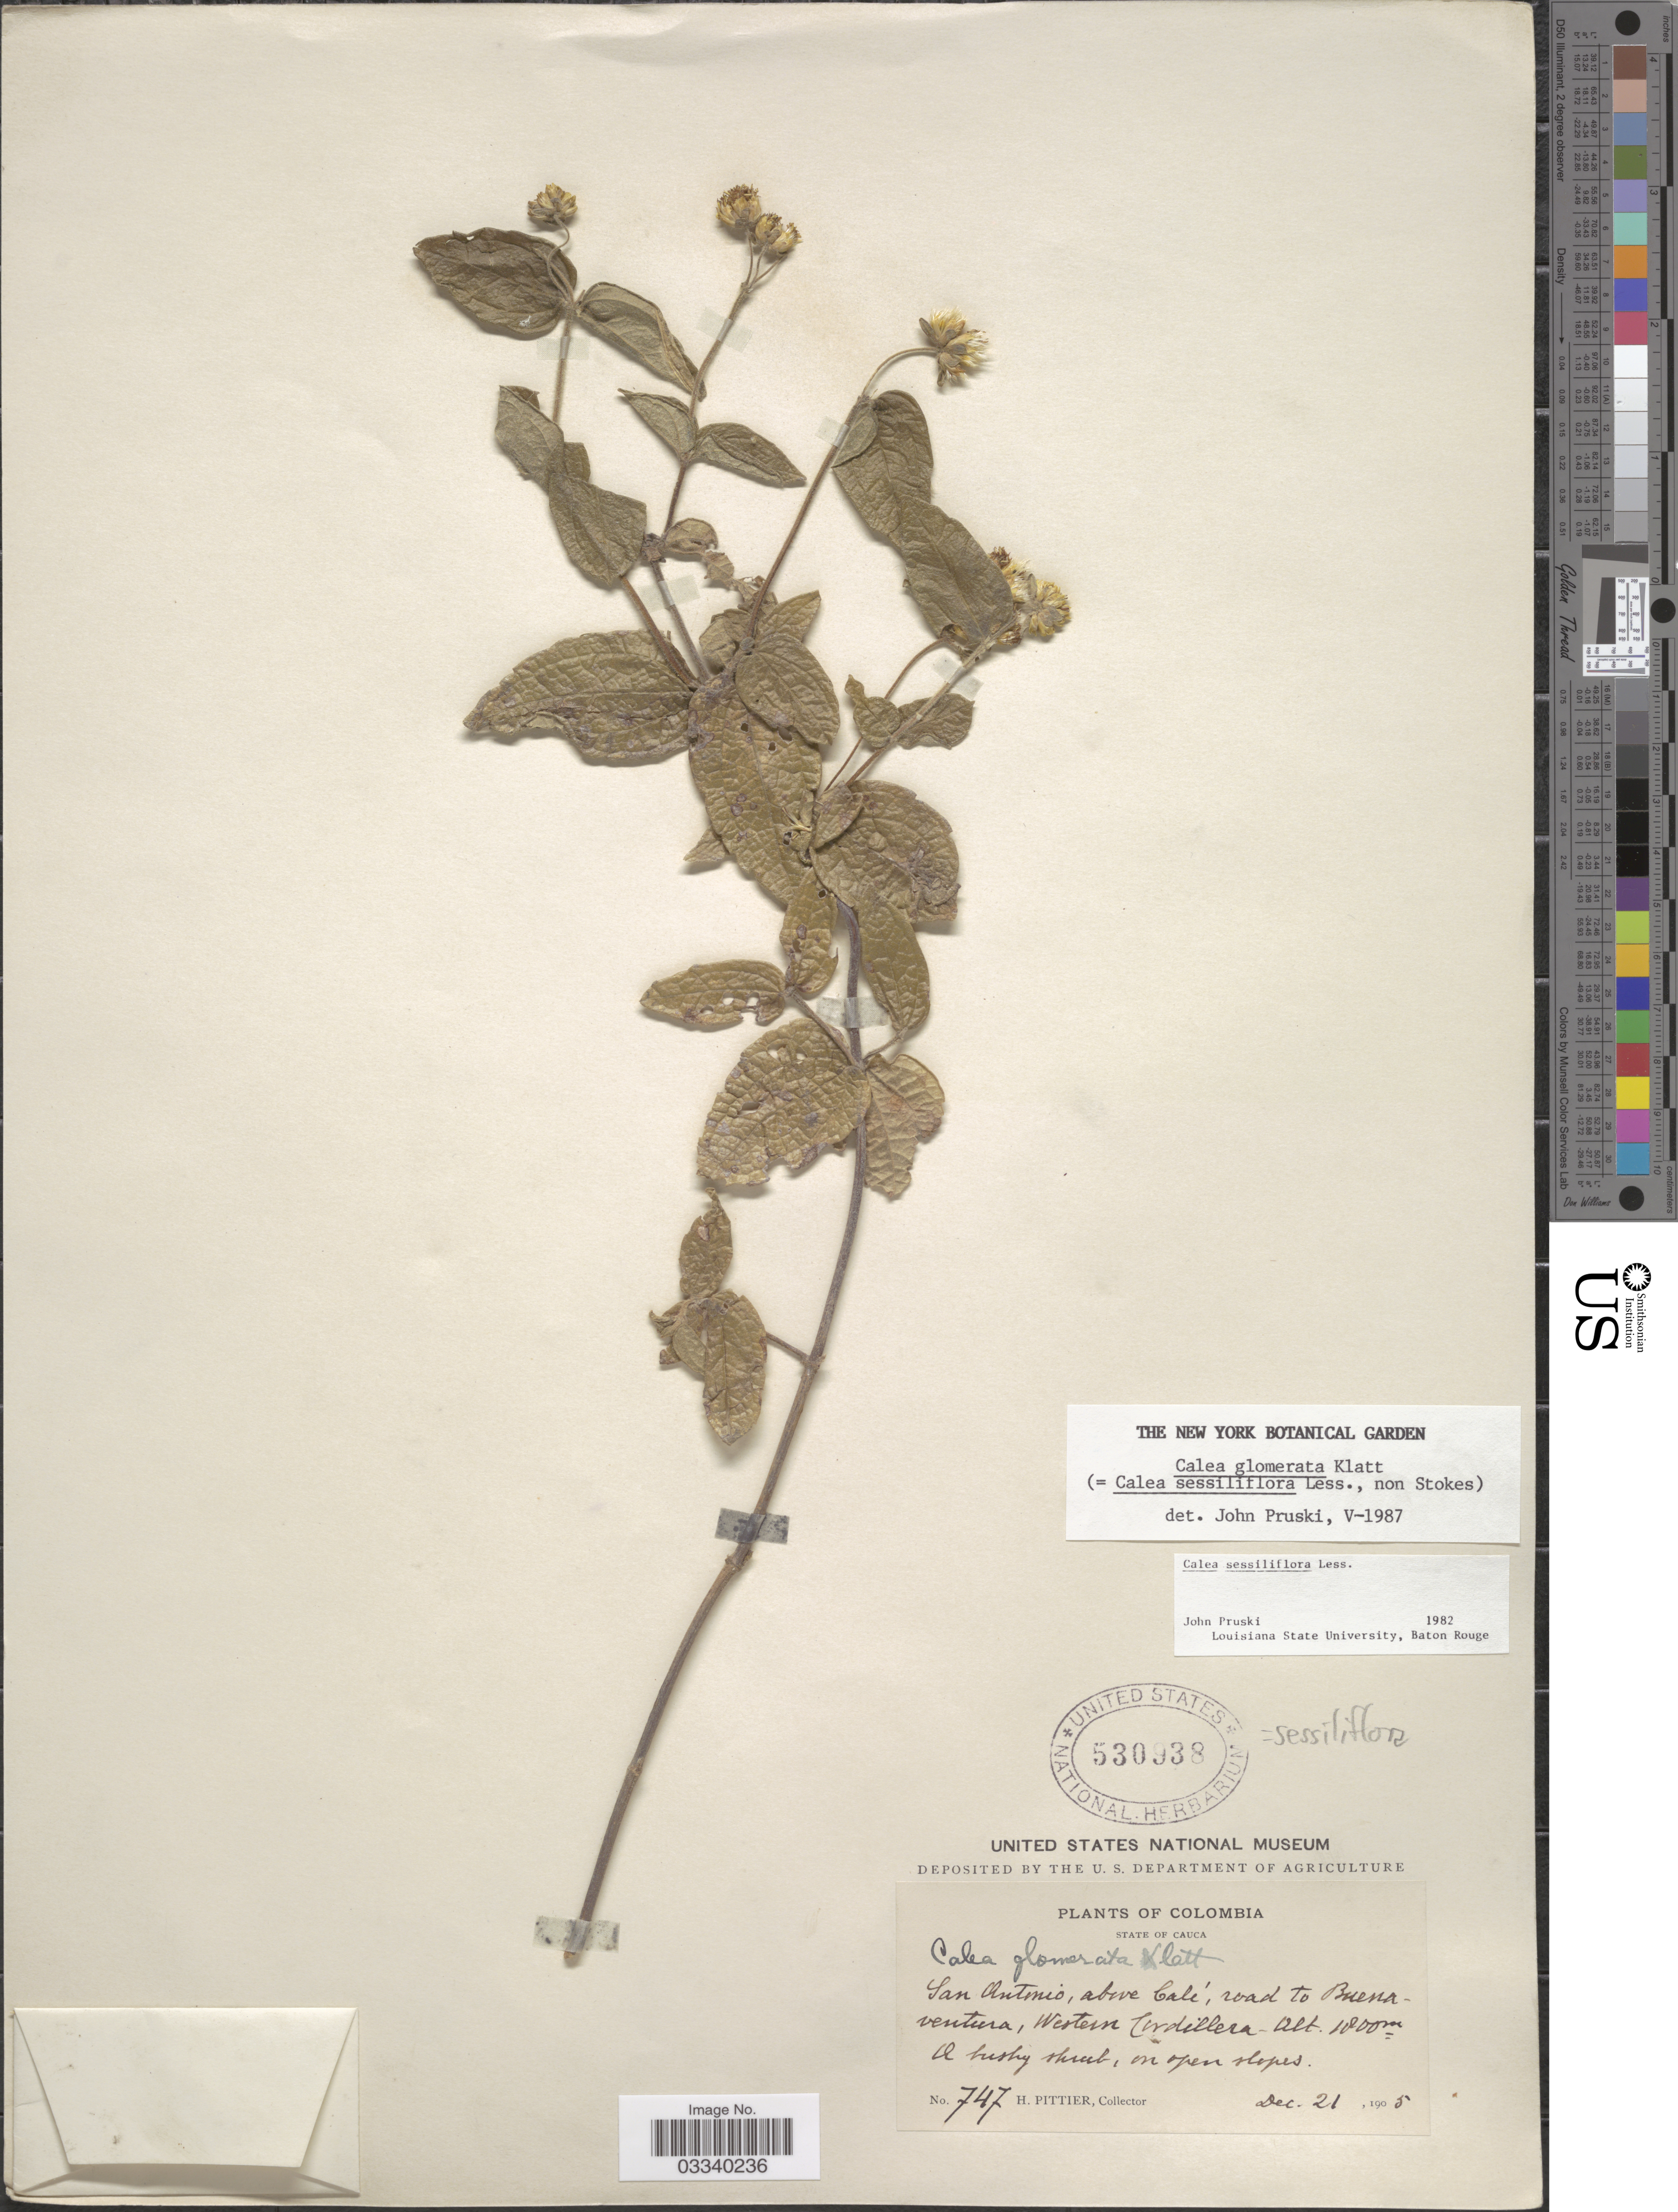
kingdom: Plantae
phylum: Tracheophyta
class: Magnoliopsida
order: Asterales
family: Asteraceae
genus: Calea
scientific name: Calea sessiliflora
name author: Less.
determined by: Pruski, J. F.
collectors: H. F. Pittier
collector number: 747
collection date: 1905-12-21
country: Colombia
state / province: Cauca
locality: San Antonio, above Cali, road to Buenaventura, Western Cordillera.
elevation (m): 1800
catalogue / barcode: US 530938